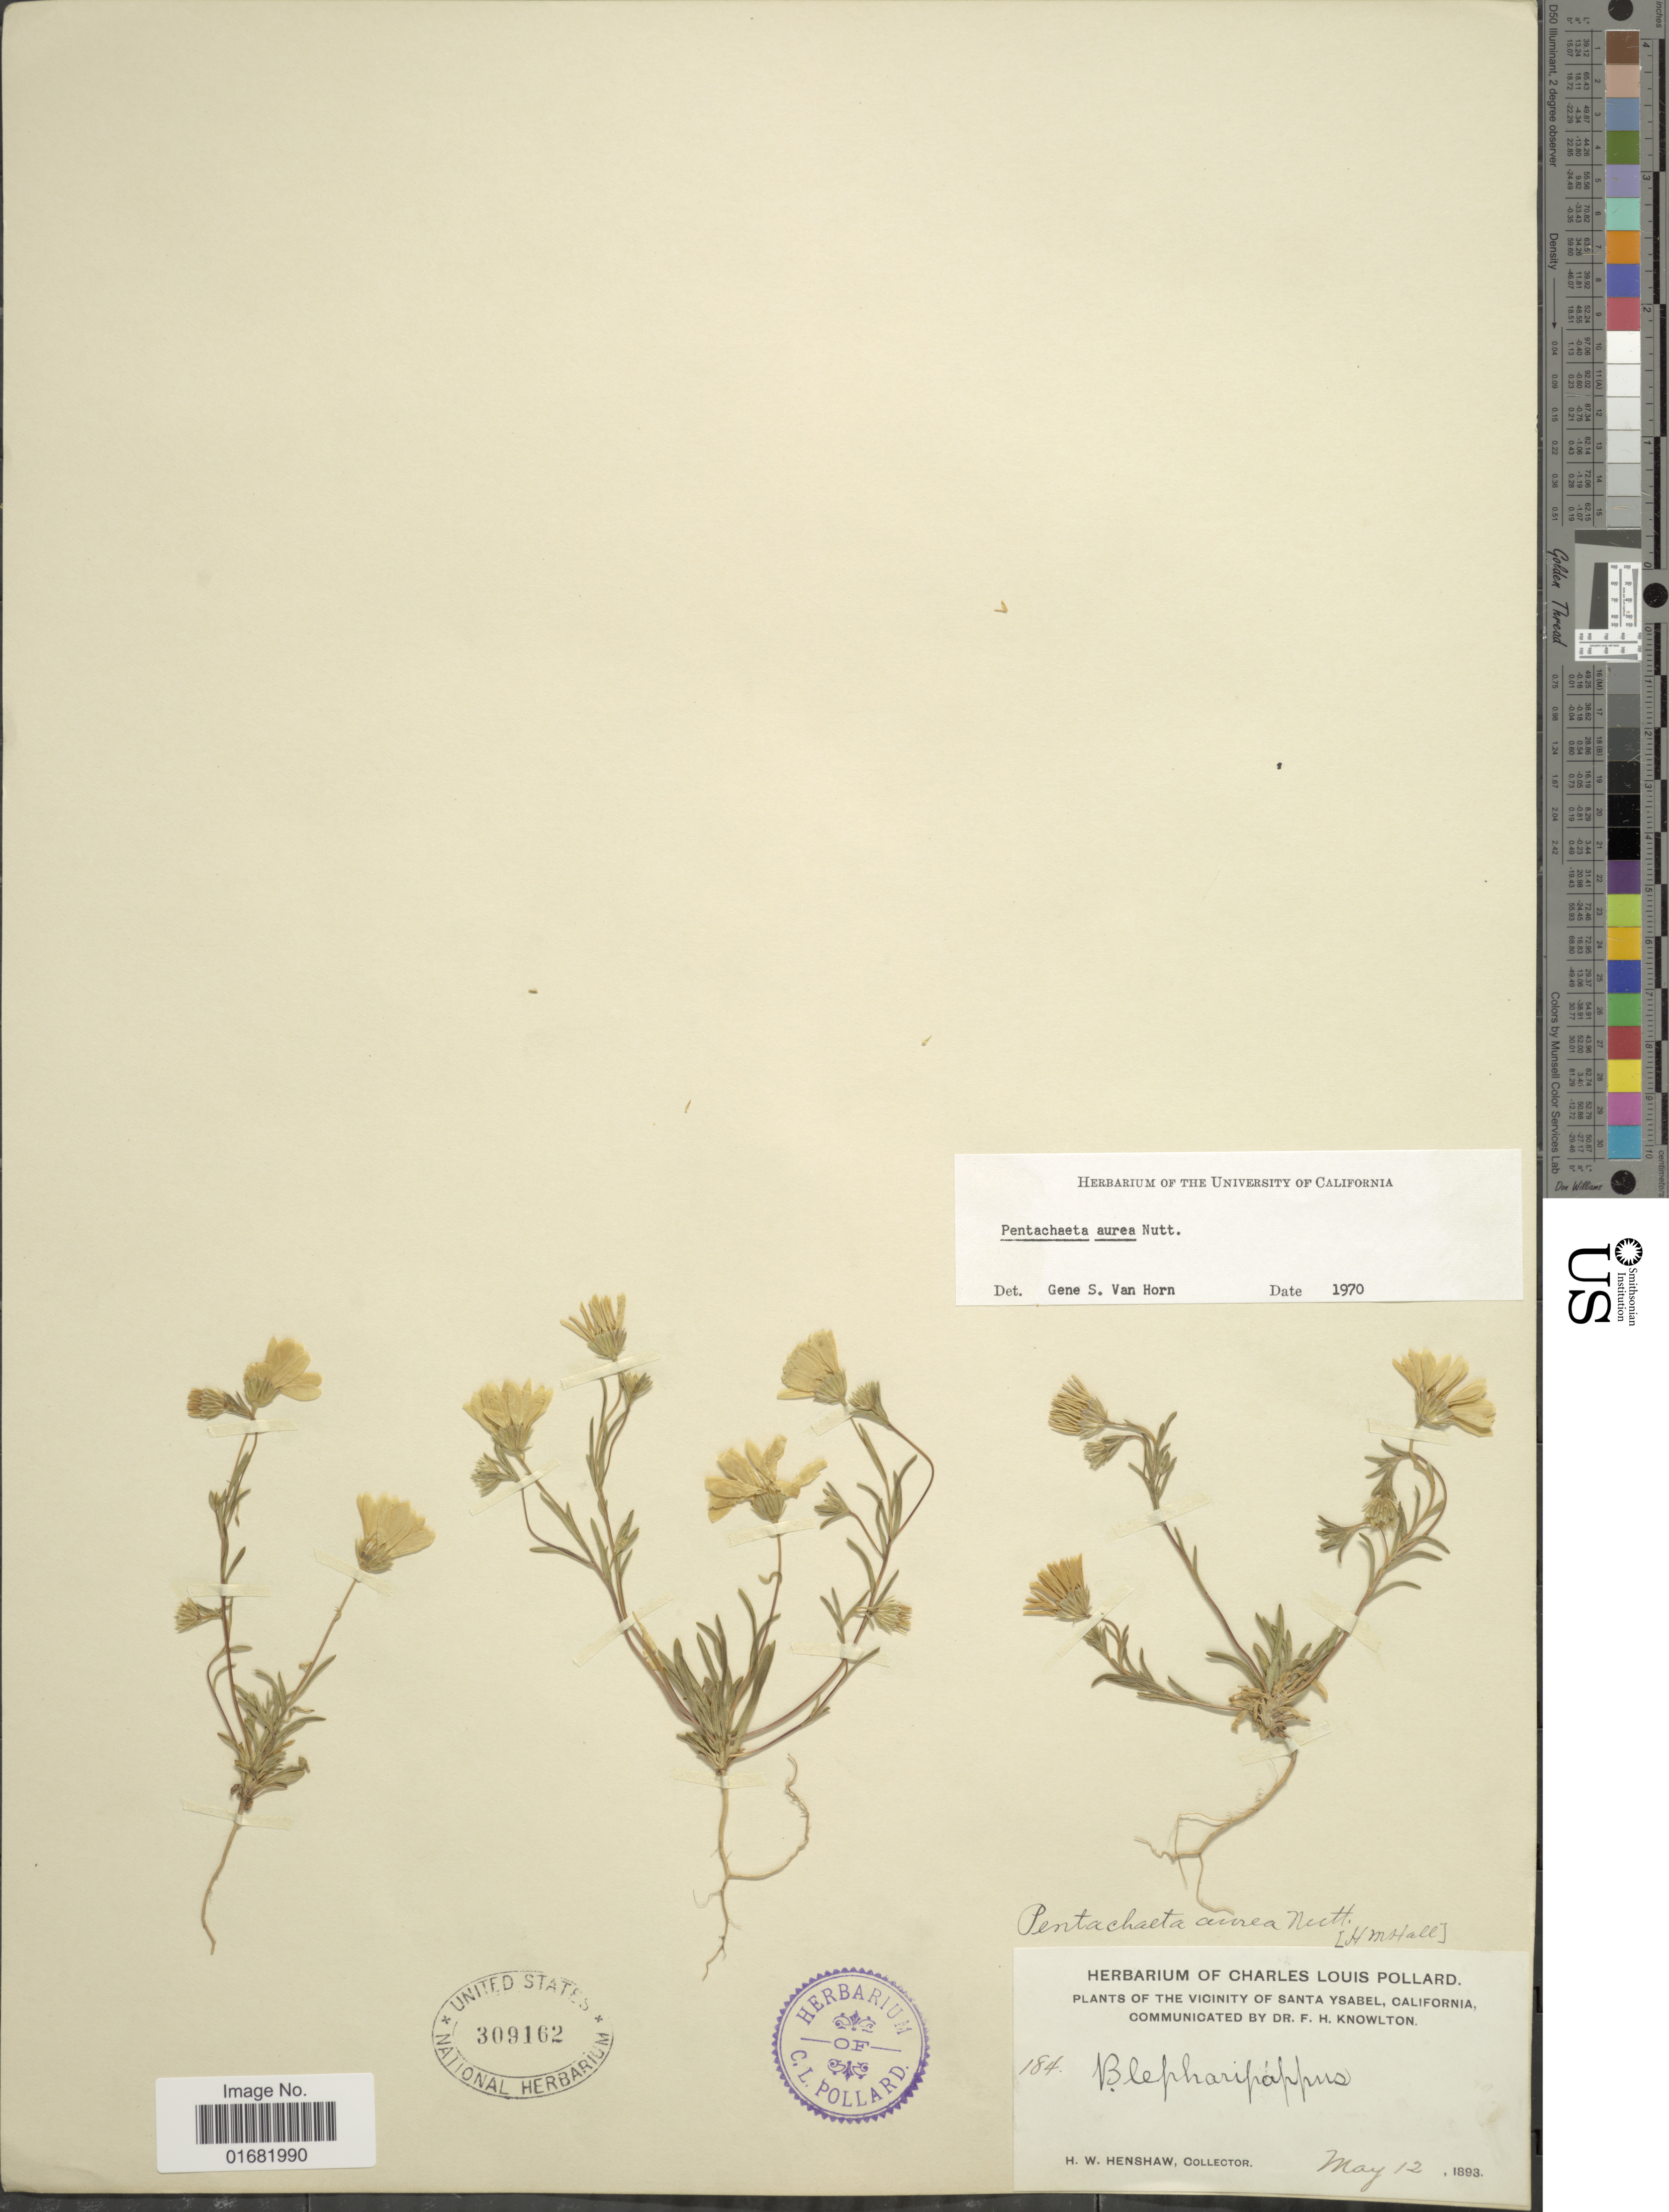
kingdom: Plantae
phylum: Tracheophyta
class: Magnoliopsida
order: Asterales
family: Asteraceae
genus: Pentachaeta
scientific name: Pentachaeta aurea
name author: Nutt.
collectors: H. Henshaw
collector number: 184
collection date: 1893-05-12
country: United States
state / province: California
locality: Vicinity of Santa Ysabel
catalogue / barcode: US 309162